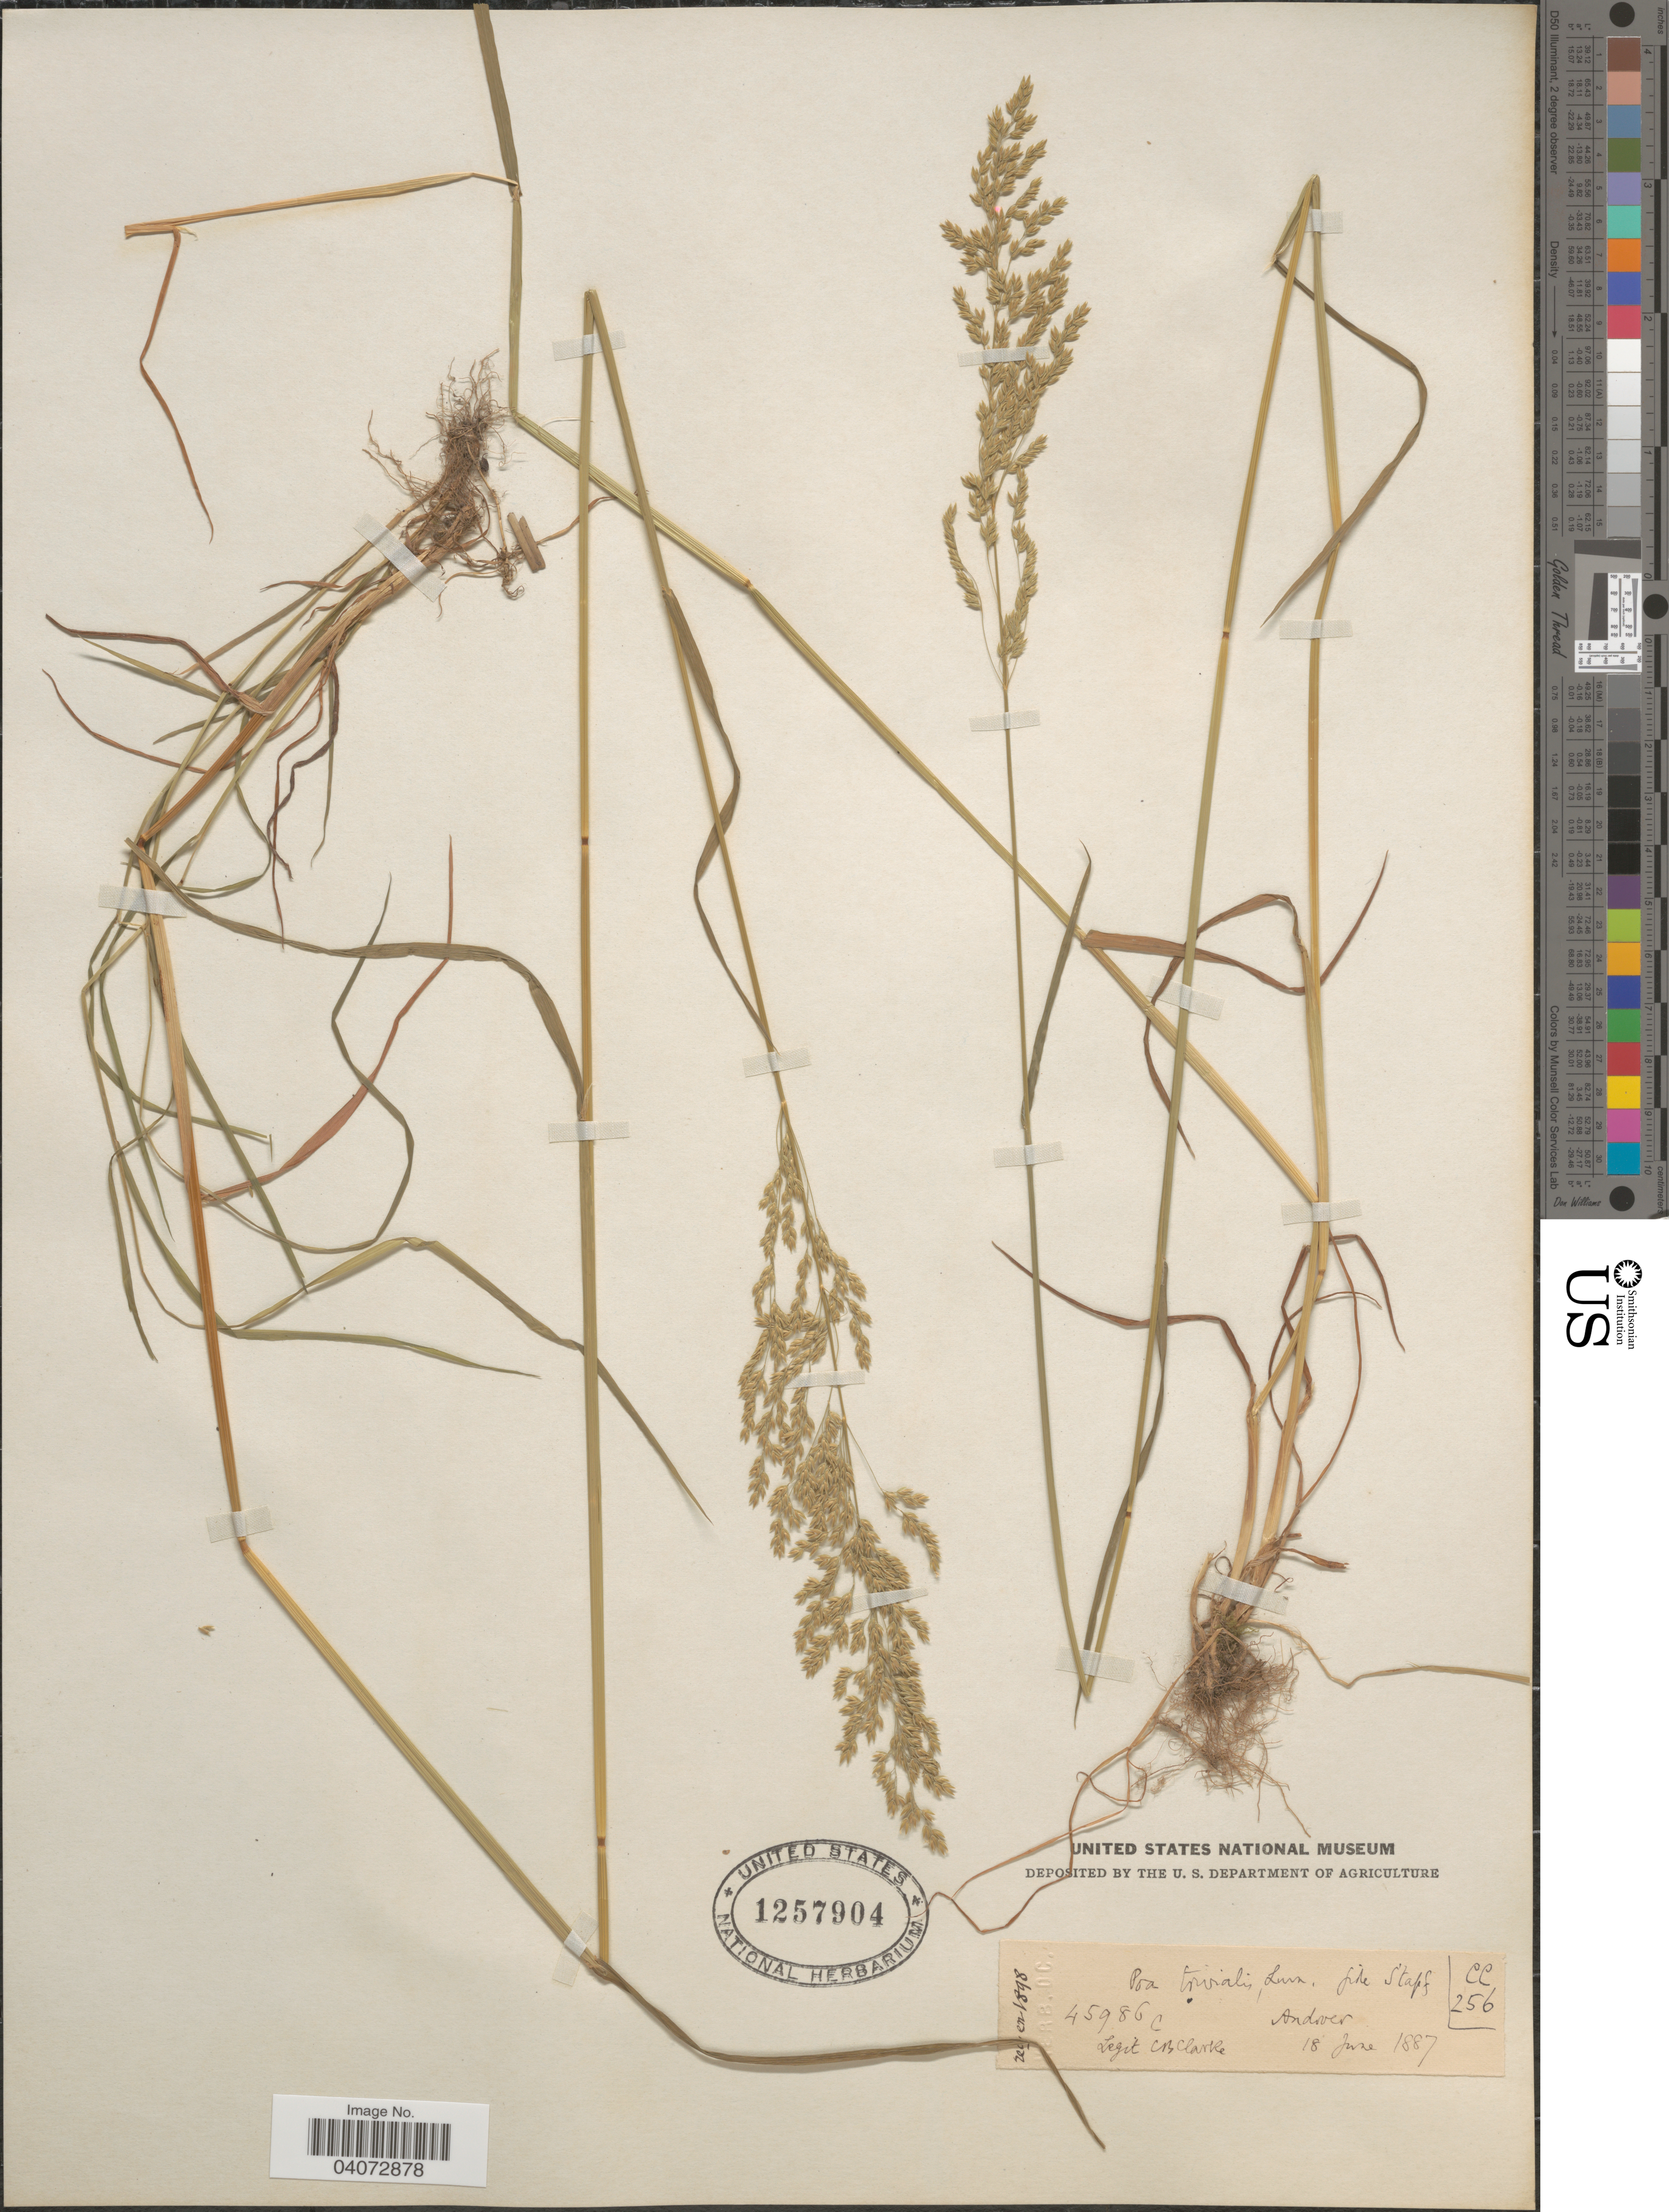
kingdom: Plantae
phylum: Tracheophyta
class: Liliopsida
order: Poales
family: Poaceae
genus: Poa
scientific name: Poa trivialis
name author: L.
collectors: C. B. Clarke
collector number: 45986C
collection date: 1887-06-18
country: United Kingdom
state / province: England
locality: Andover.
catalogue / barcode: US 1257904